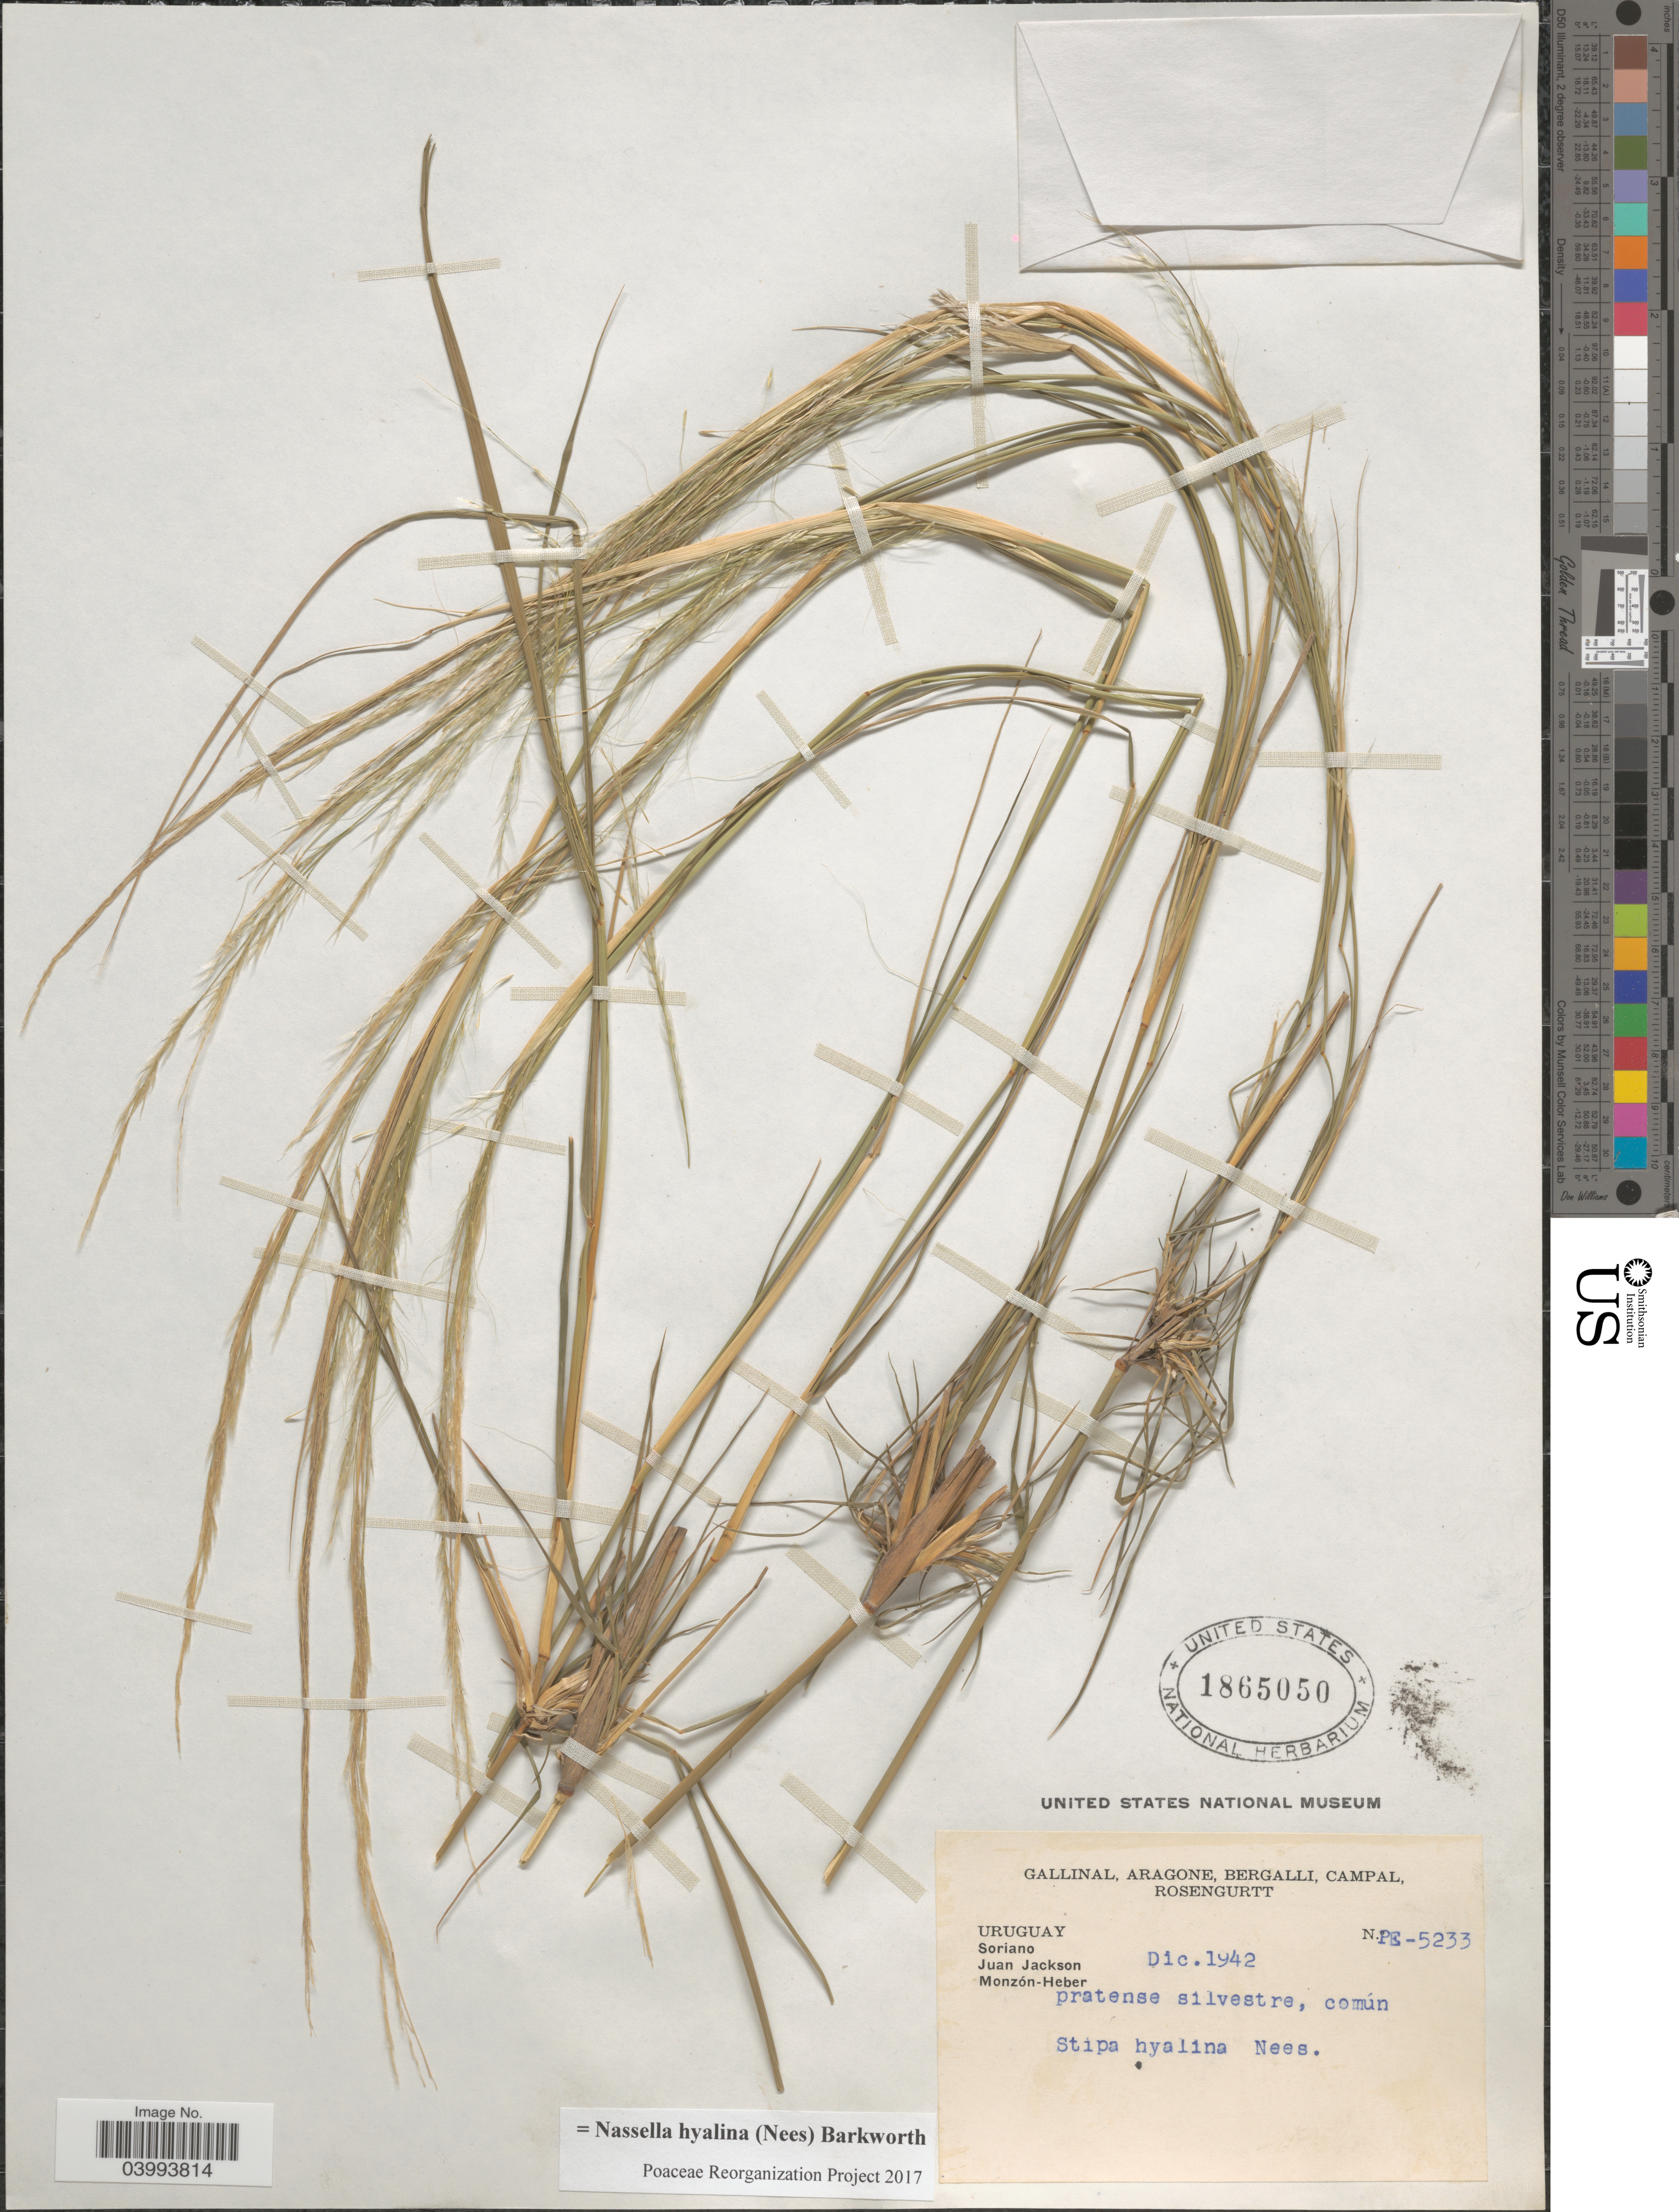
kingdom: Plantae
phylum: Tracheophyta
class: Liliopsida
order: Poales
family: Poaceae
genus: Nassella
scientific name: Nassella hyalina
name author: (Nees) Barkworth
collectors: -. Gallinal, -- Aragone, -- Bergalli, -- Campal & Rosengurtt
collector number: PE-5233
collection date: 1942-12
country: Uruguay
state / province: Soriano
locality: Juan Jackson. Monzón-Heber.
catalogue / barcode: US 1865050